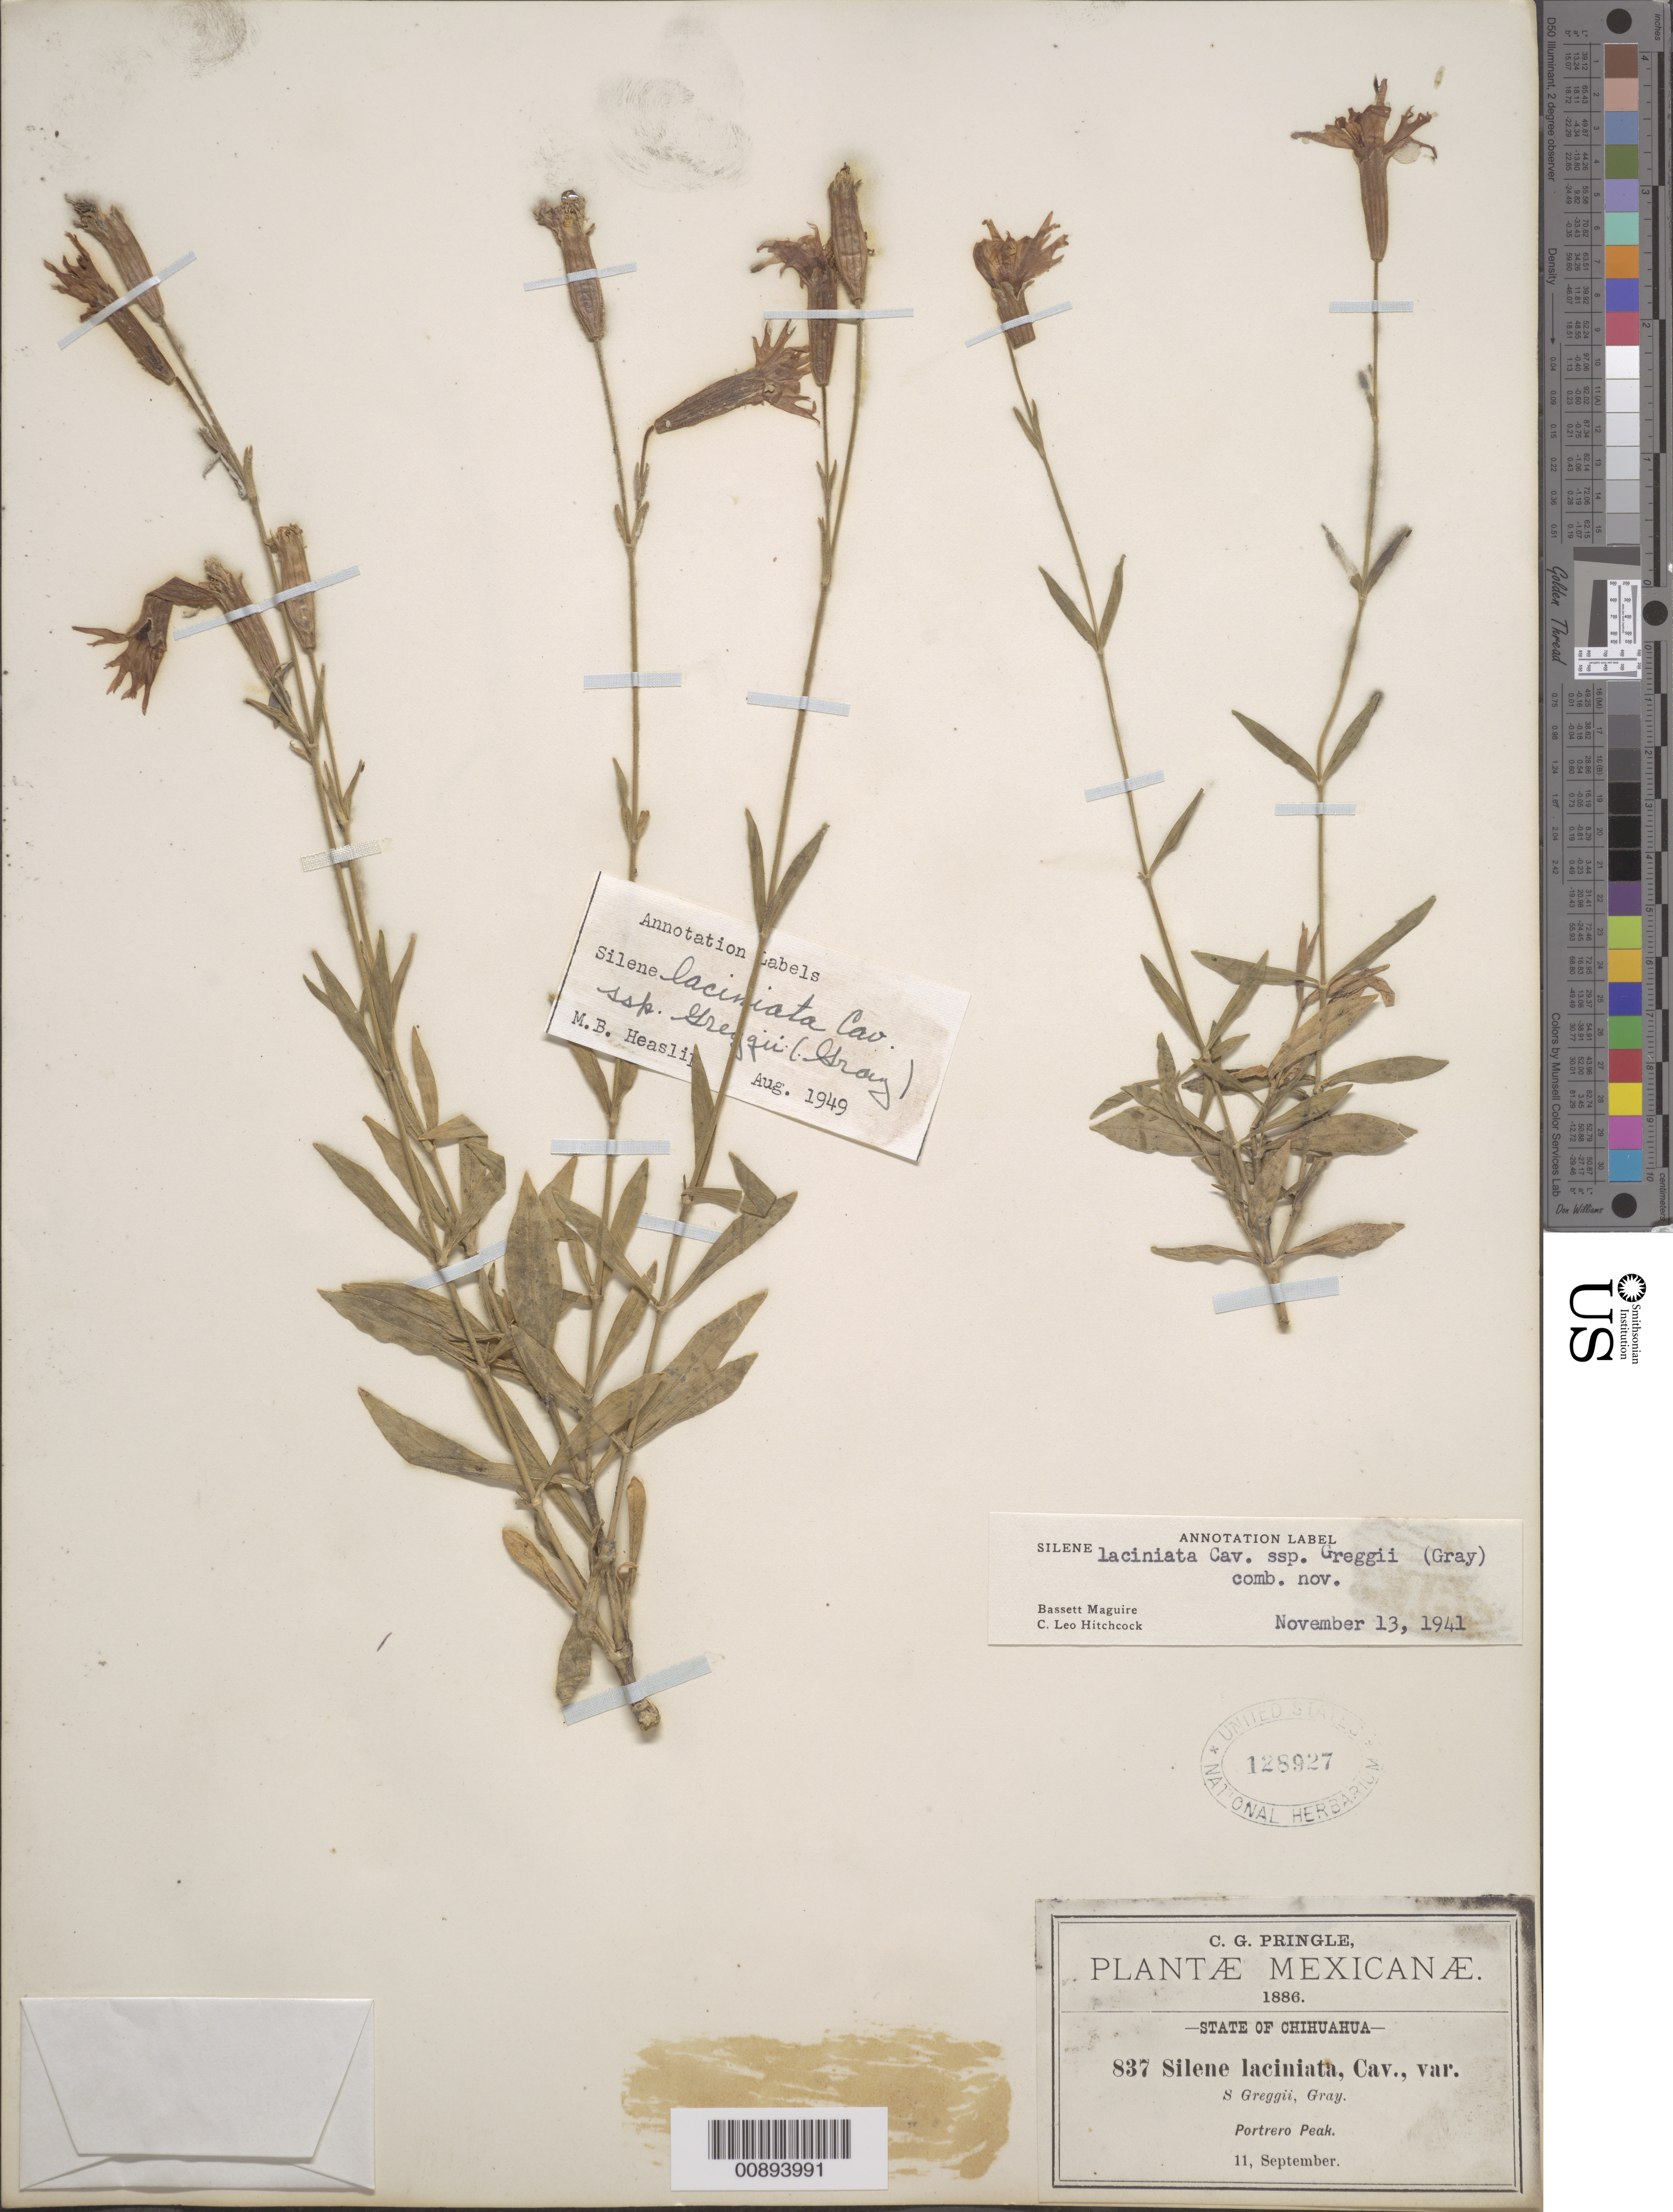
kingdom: Plantae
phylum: Tracheophyta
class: Magnoliopsida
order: Caryophyllales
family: Caryophyllaceae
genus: Silene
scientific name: Silene laciniata subsp. greggii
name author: (A. Gray) C.L. Hitchc. & Maguire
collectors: C. G. Pringle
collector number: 837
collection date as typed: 11 Sep 1886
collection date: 1886-09-11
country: Mexico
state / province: Chihuahua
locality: Portrero Peak, Chihuahua.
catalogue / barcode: US 128927